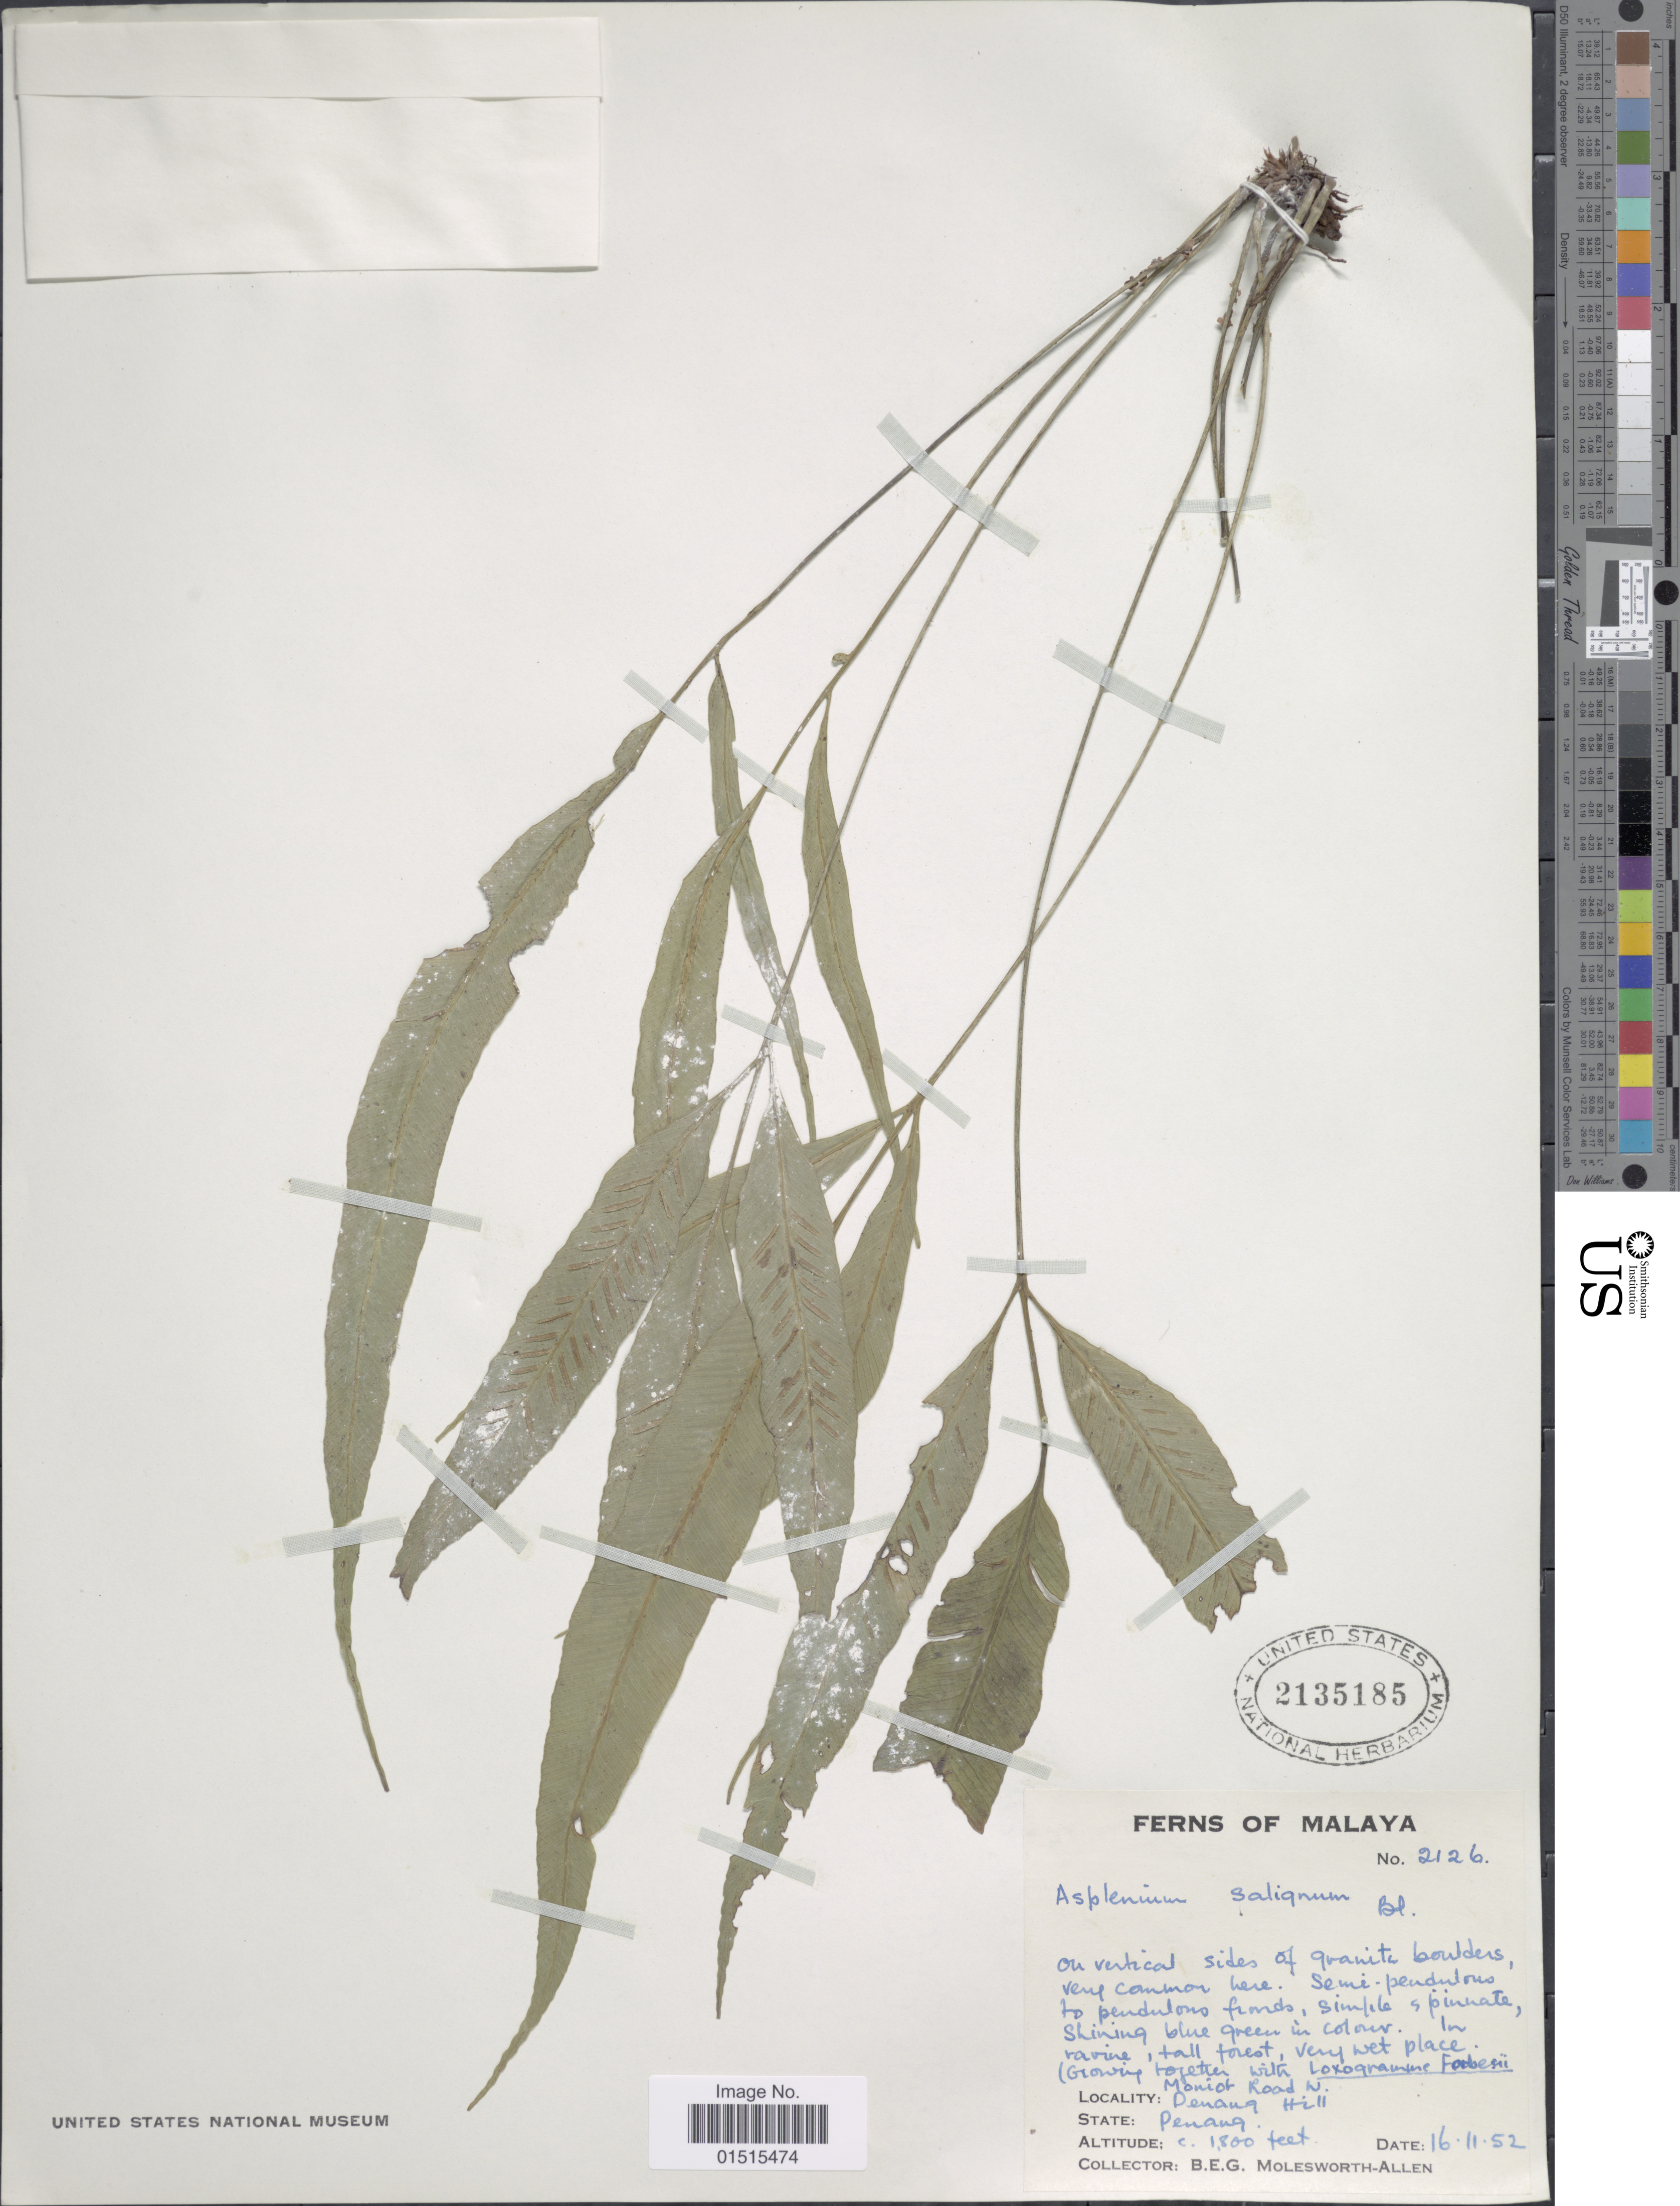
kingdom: Plantae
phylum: Tracheophyta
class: Polypodiopsida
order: Polypodiales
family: Aspleniaceae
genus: Asplenium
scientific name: Asplenium salignum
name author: Blume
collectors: B. E. G. Molesworth-Allen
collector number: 2126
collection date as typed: Transcribed d/m/y: 16/11/52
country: Malaysia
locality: Malaya, Penang Hill, Penang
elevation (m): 549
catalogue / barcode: US 2135185